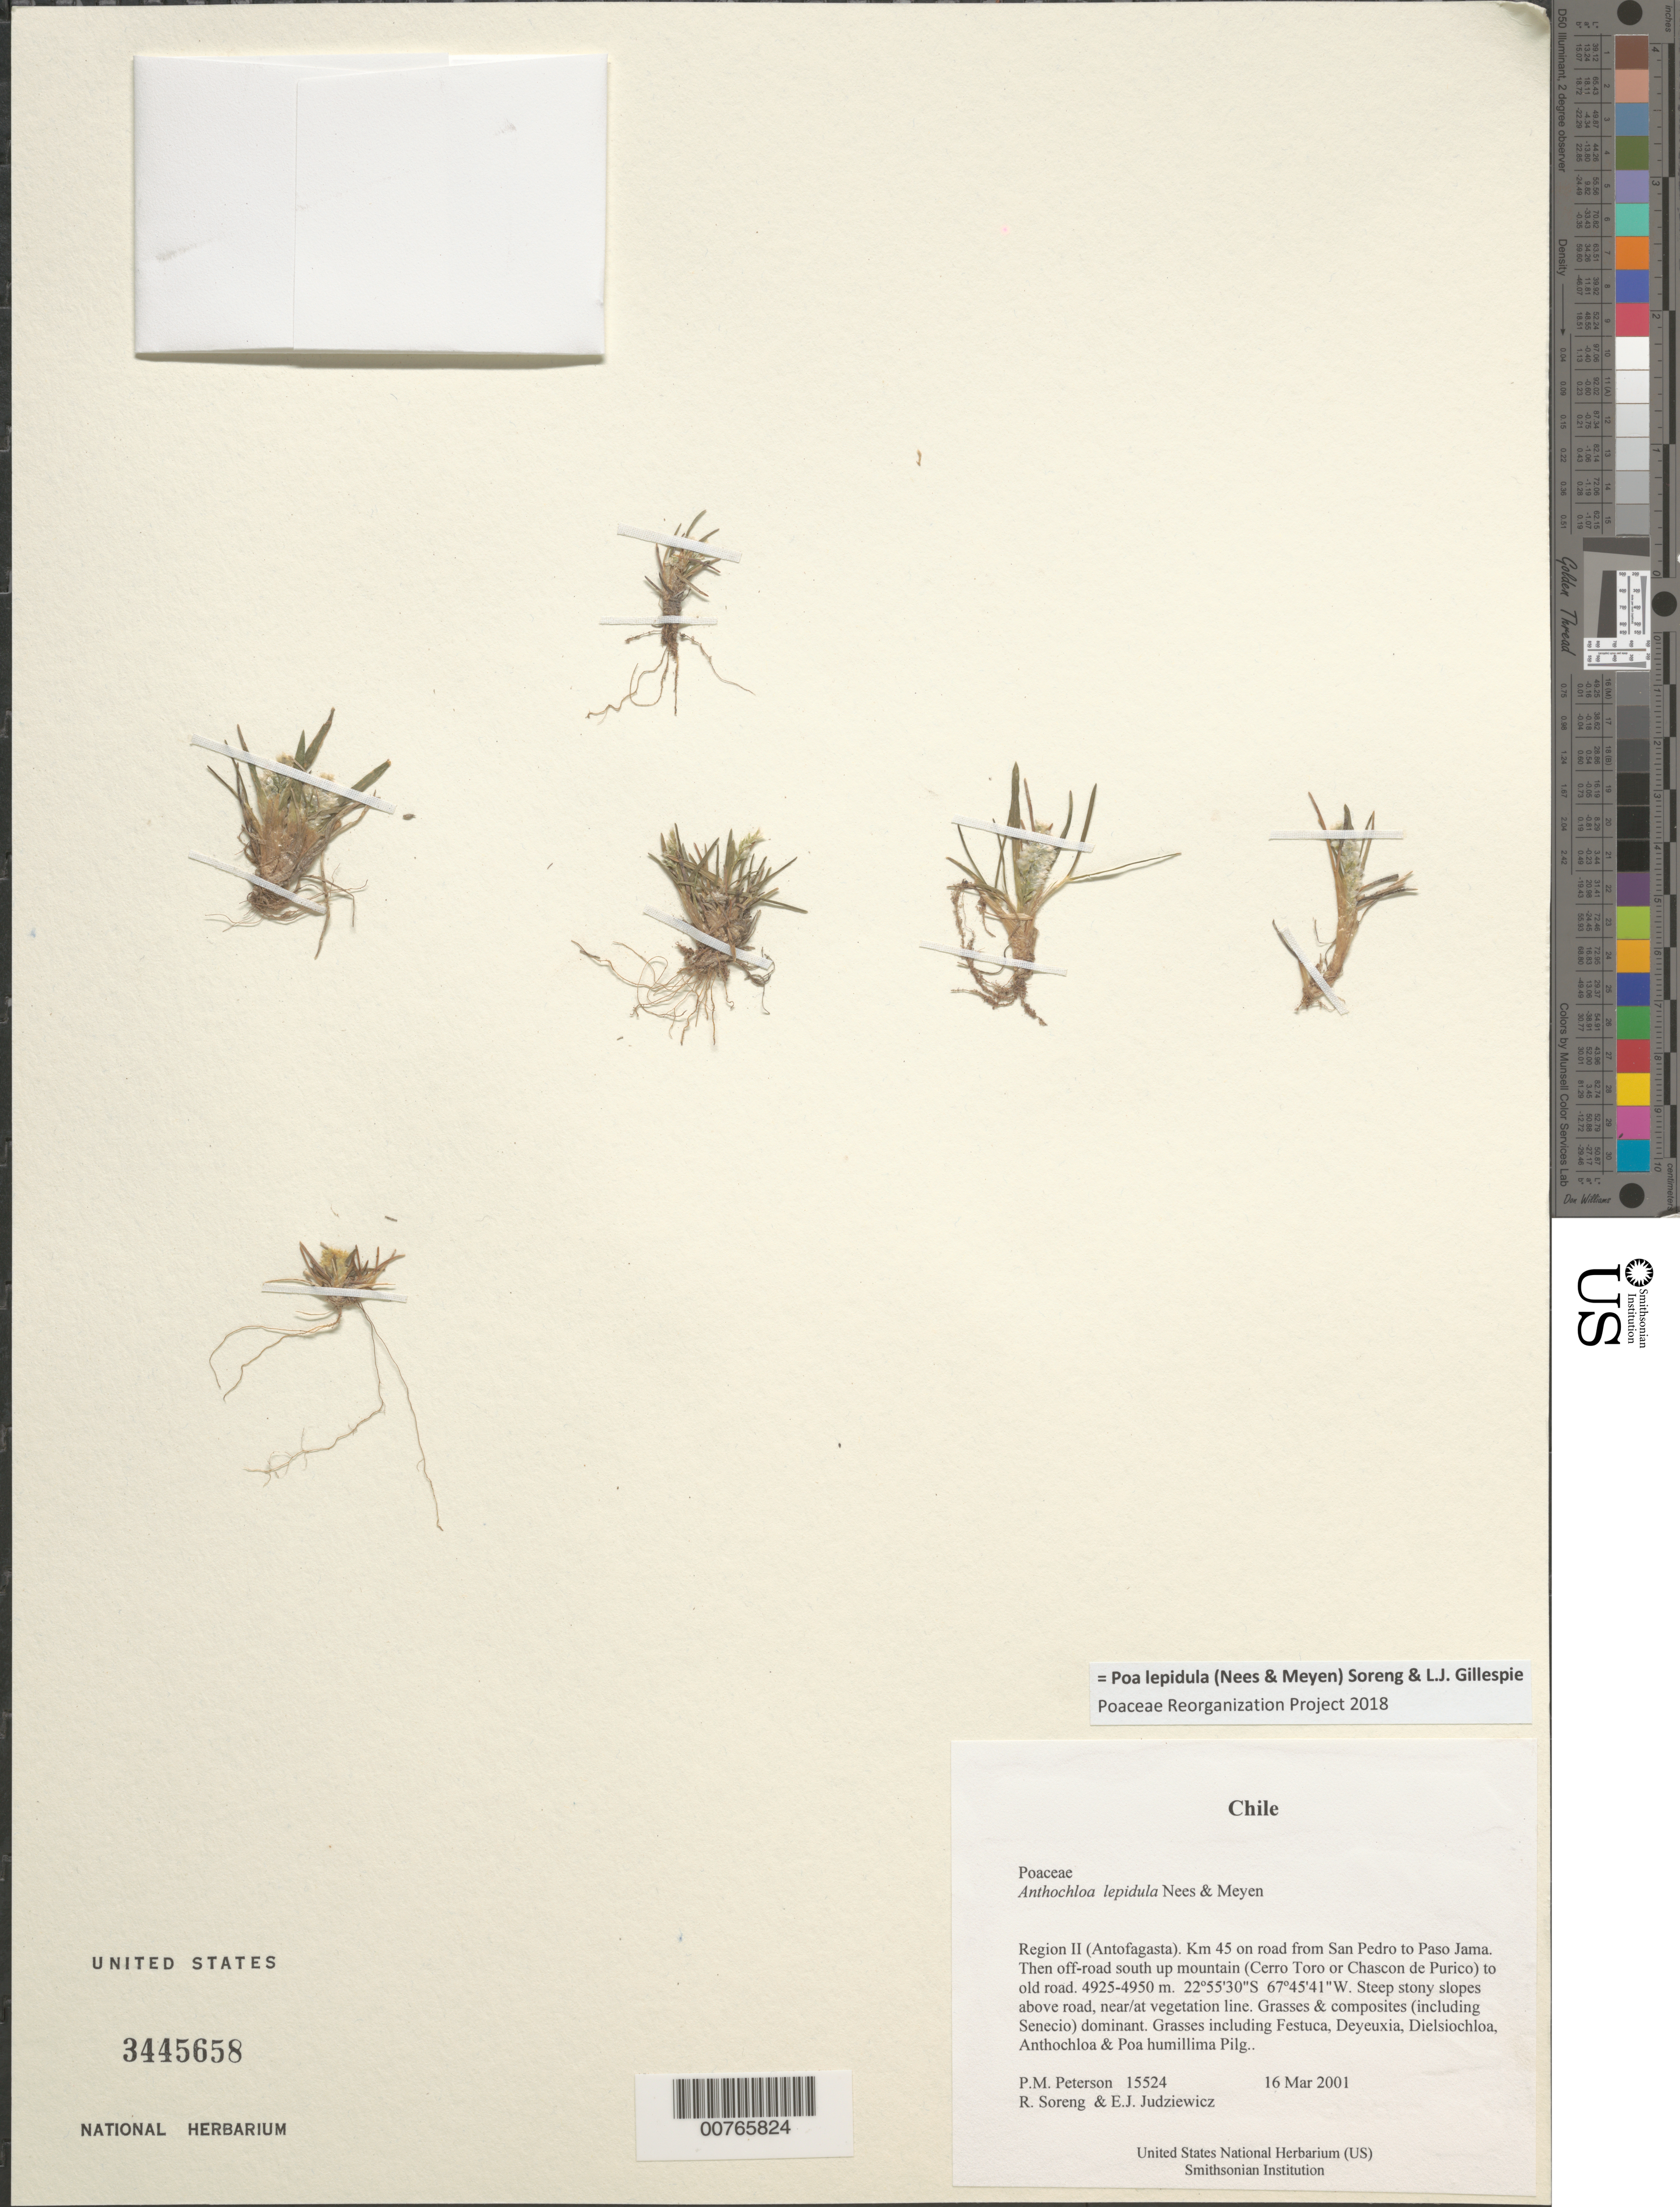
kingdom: Plantae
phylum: Tracheophyta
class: Liliopsida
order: Poales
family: Poaceae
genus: Poa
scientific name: Poa lepidula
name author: (Nees & Meyen) Soreng & L.J. Gillespie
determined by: Poaceae Reorganization Project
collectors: P. M. Peterson, R. J. Soreng & E. J. Judziewicz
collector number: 15524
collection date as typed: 16 Mar 2001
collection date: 2001-03-16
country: Chile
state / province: Antofagasta (II)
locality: Km 45 on road from San Pedro to Paso Jama. Then off-road south up mountain (Cerro Toro or Chascon de Purico) to old road.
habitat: Steep stony slopes above road, near/at vegetation line.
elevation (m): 4925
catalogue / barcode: US 3445658